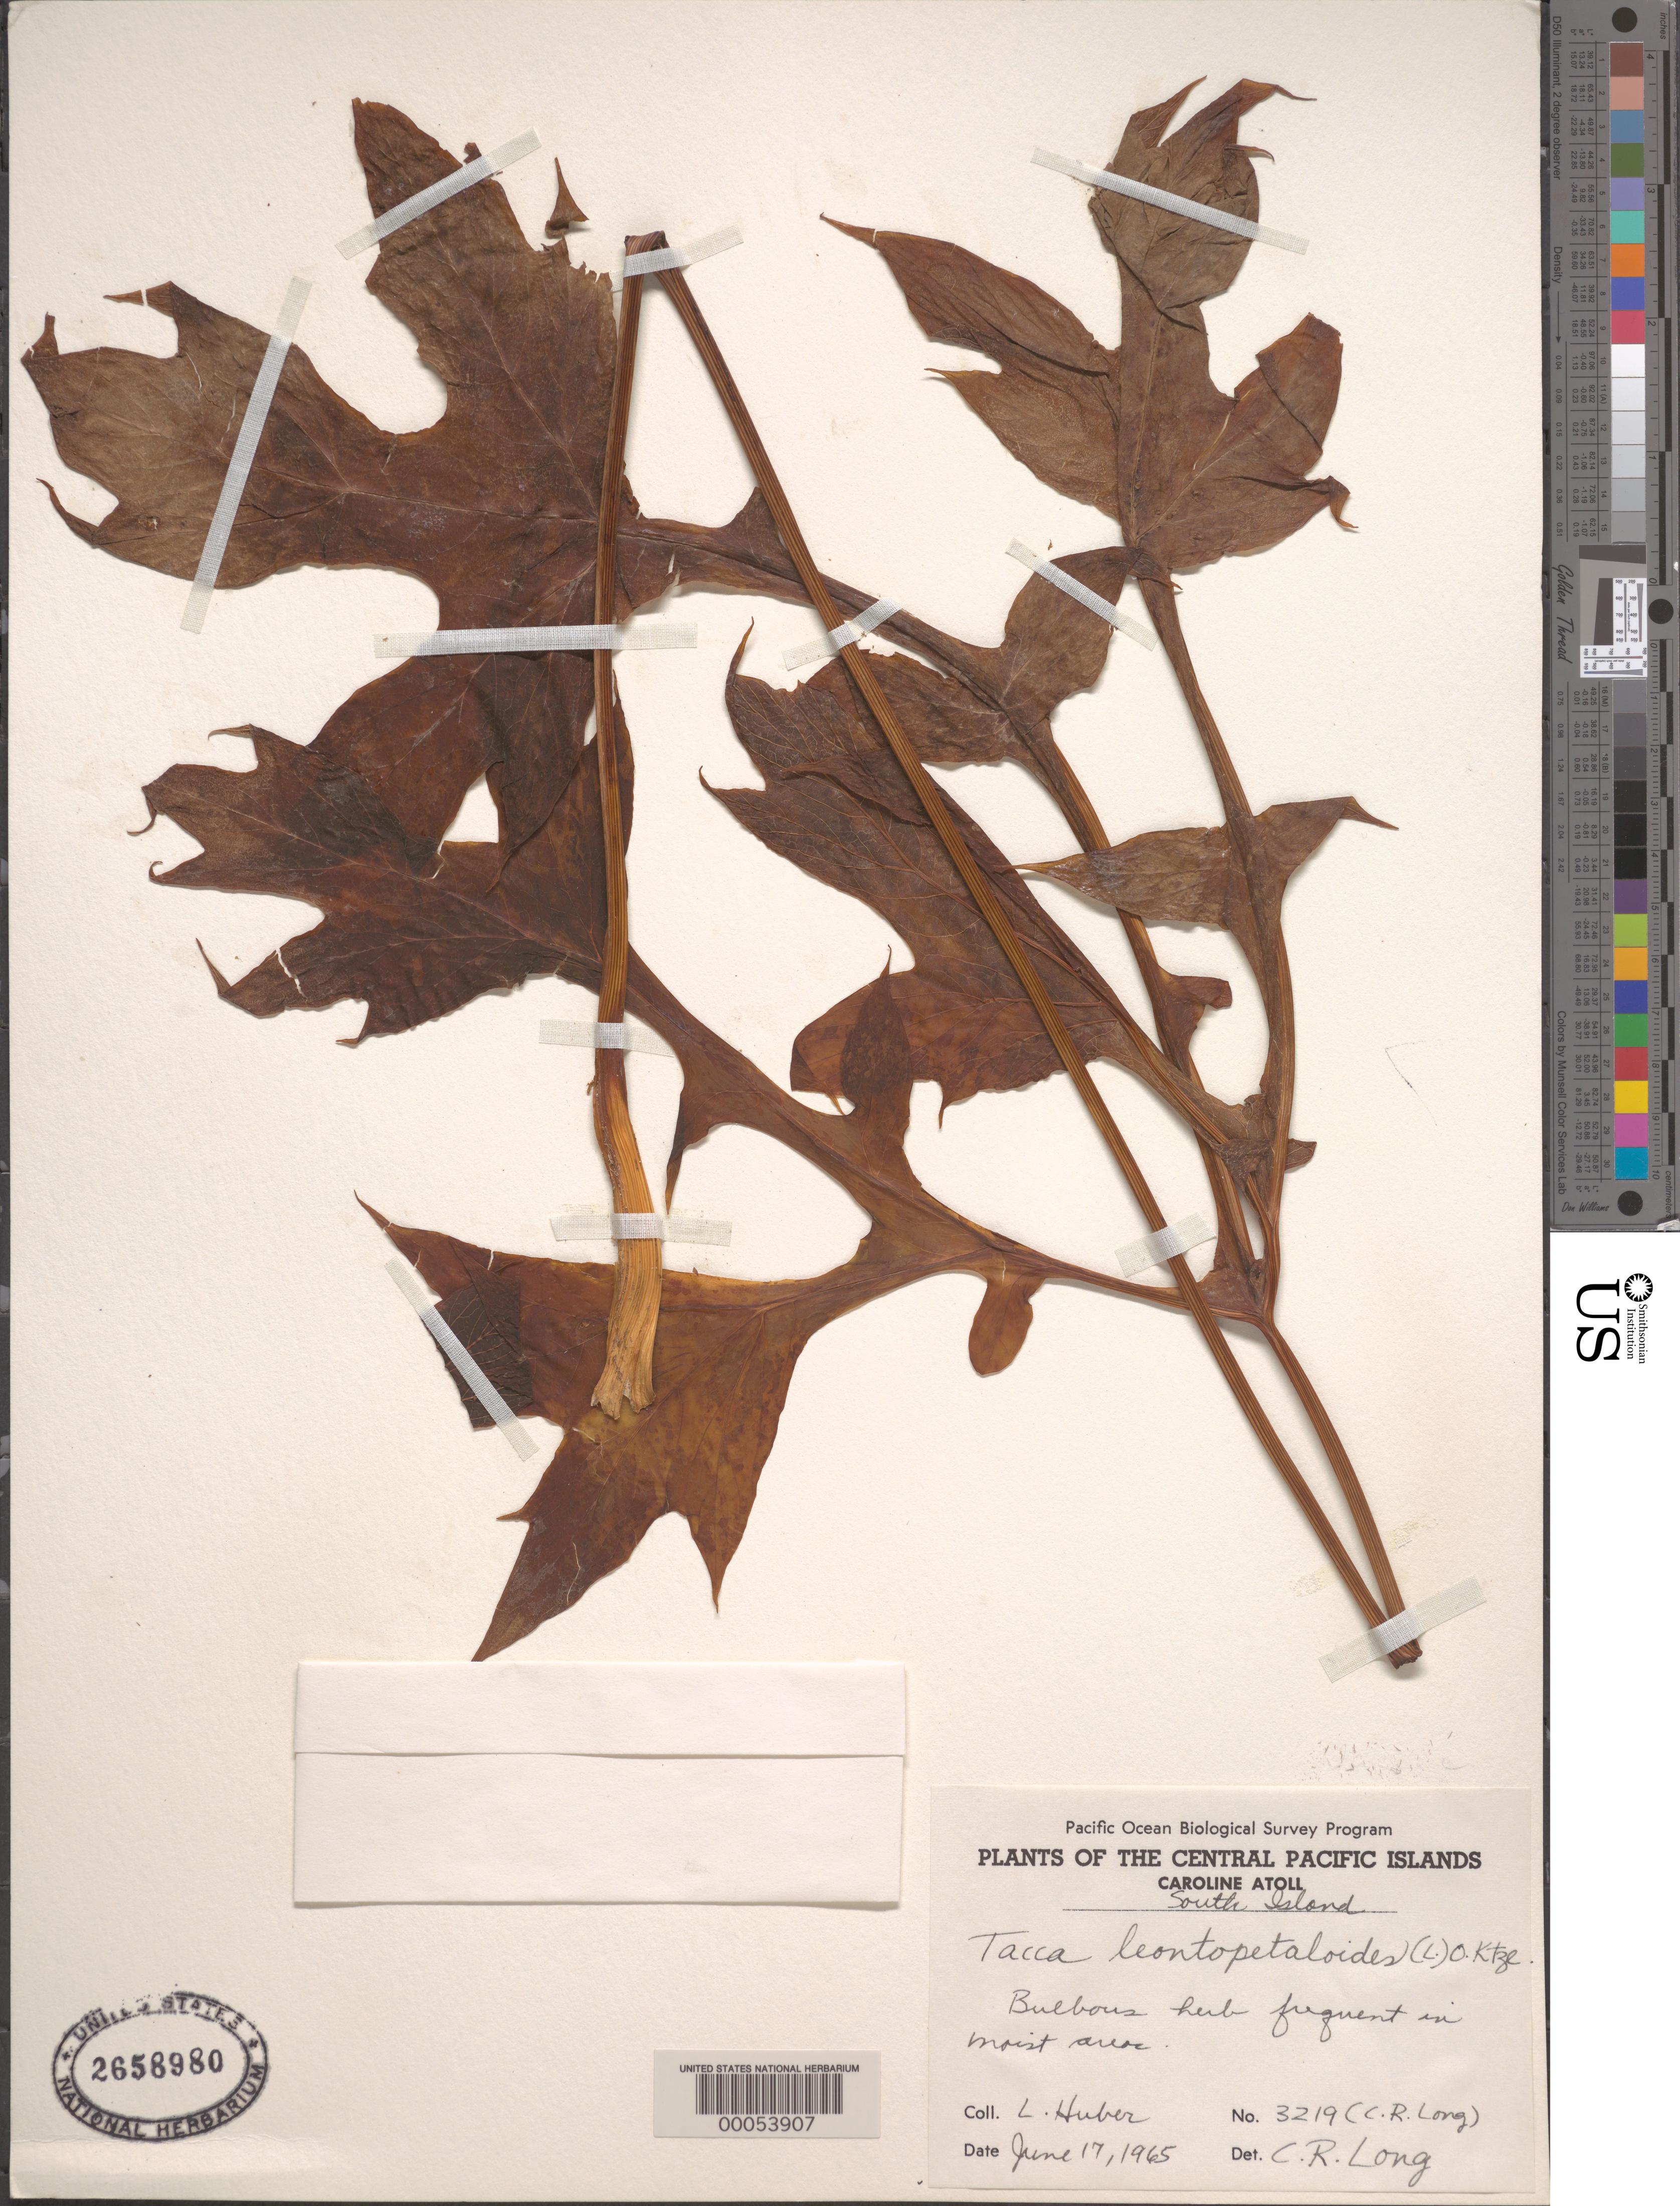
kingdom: Plantae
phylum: Tracheophyta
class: Liliopsida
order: Dioscoreales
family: Dioscoreaceae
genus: Tacca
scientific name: Tacca leontopetaloides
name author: (L.) Kuntze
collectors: C. Long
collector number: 3219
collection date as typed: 17 Jun 1965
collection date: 1965-06-17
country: Kiribati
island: Caroline Atoll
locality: South Islet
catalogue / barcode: US 2658980